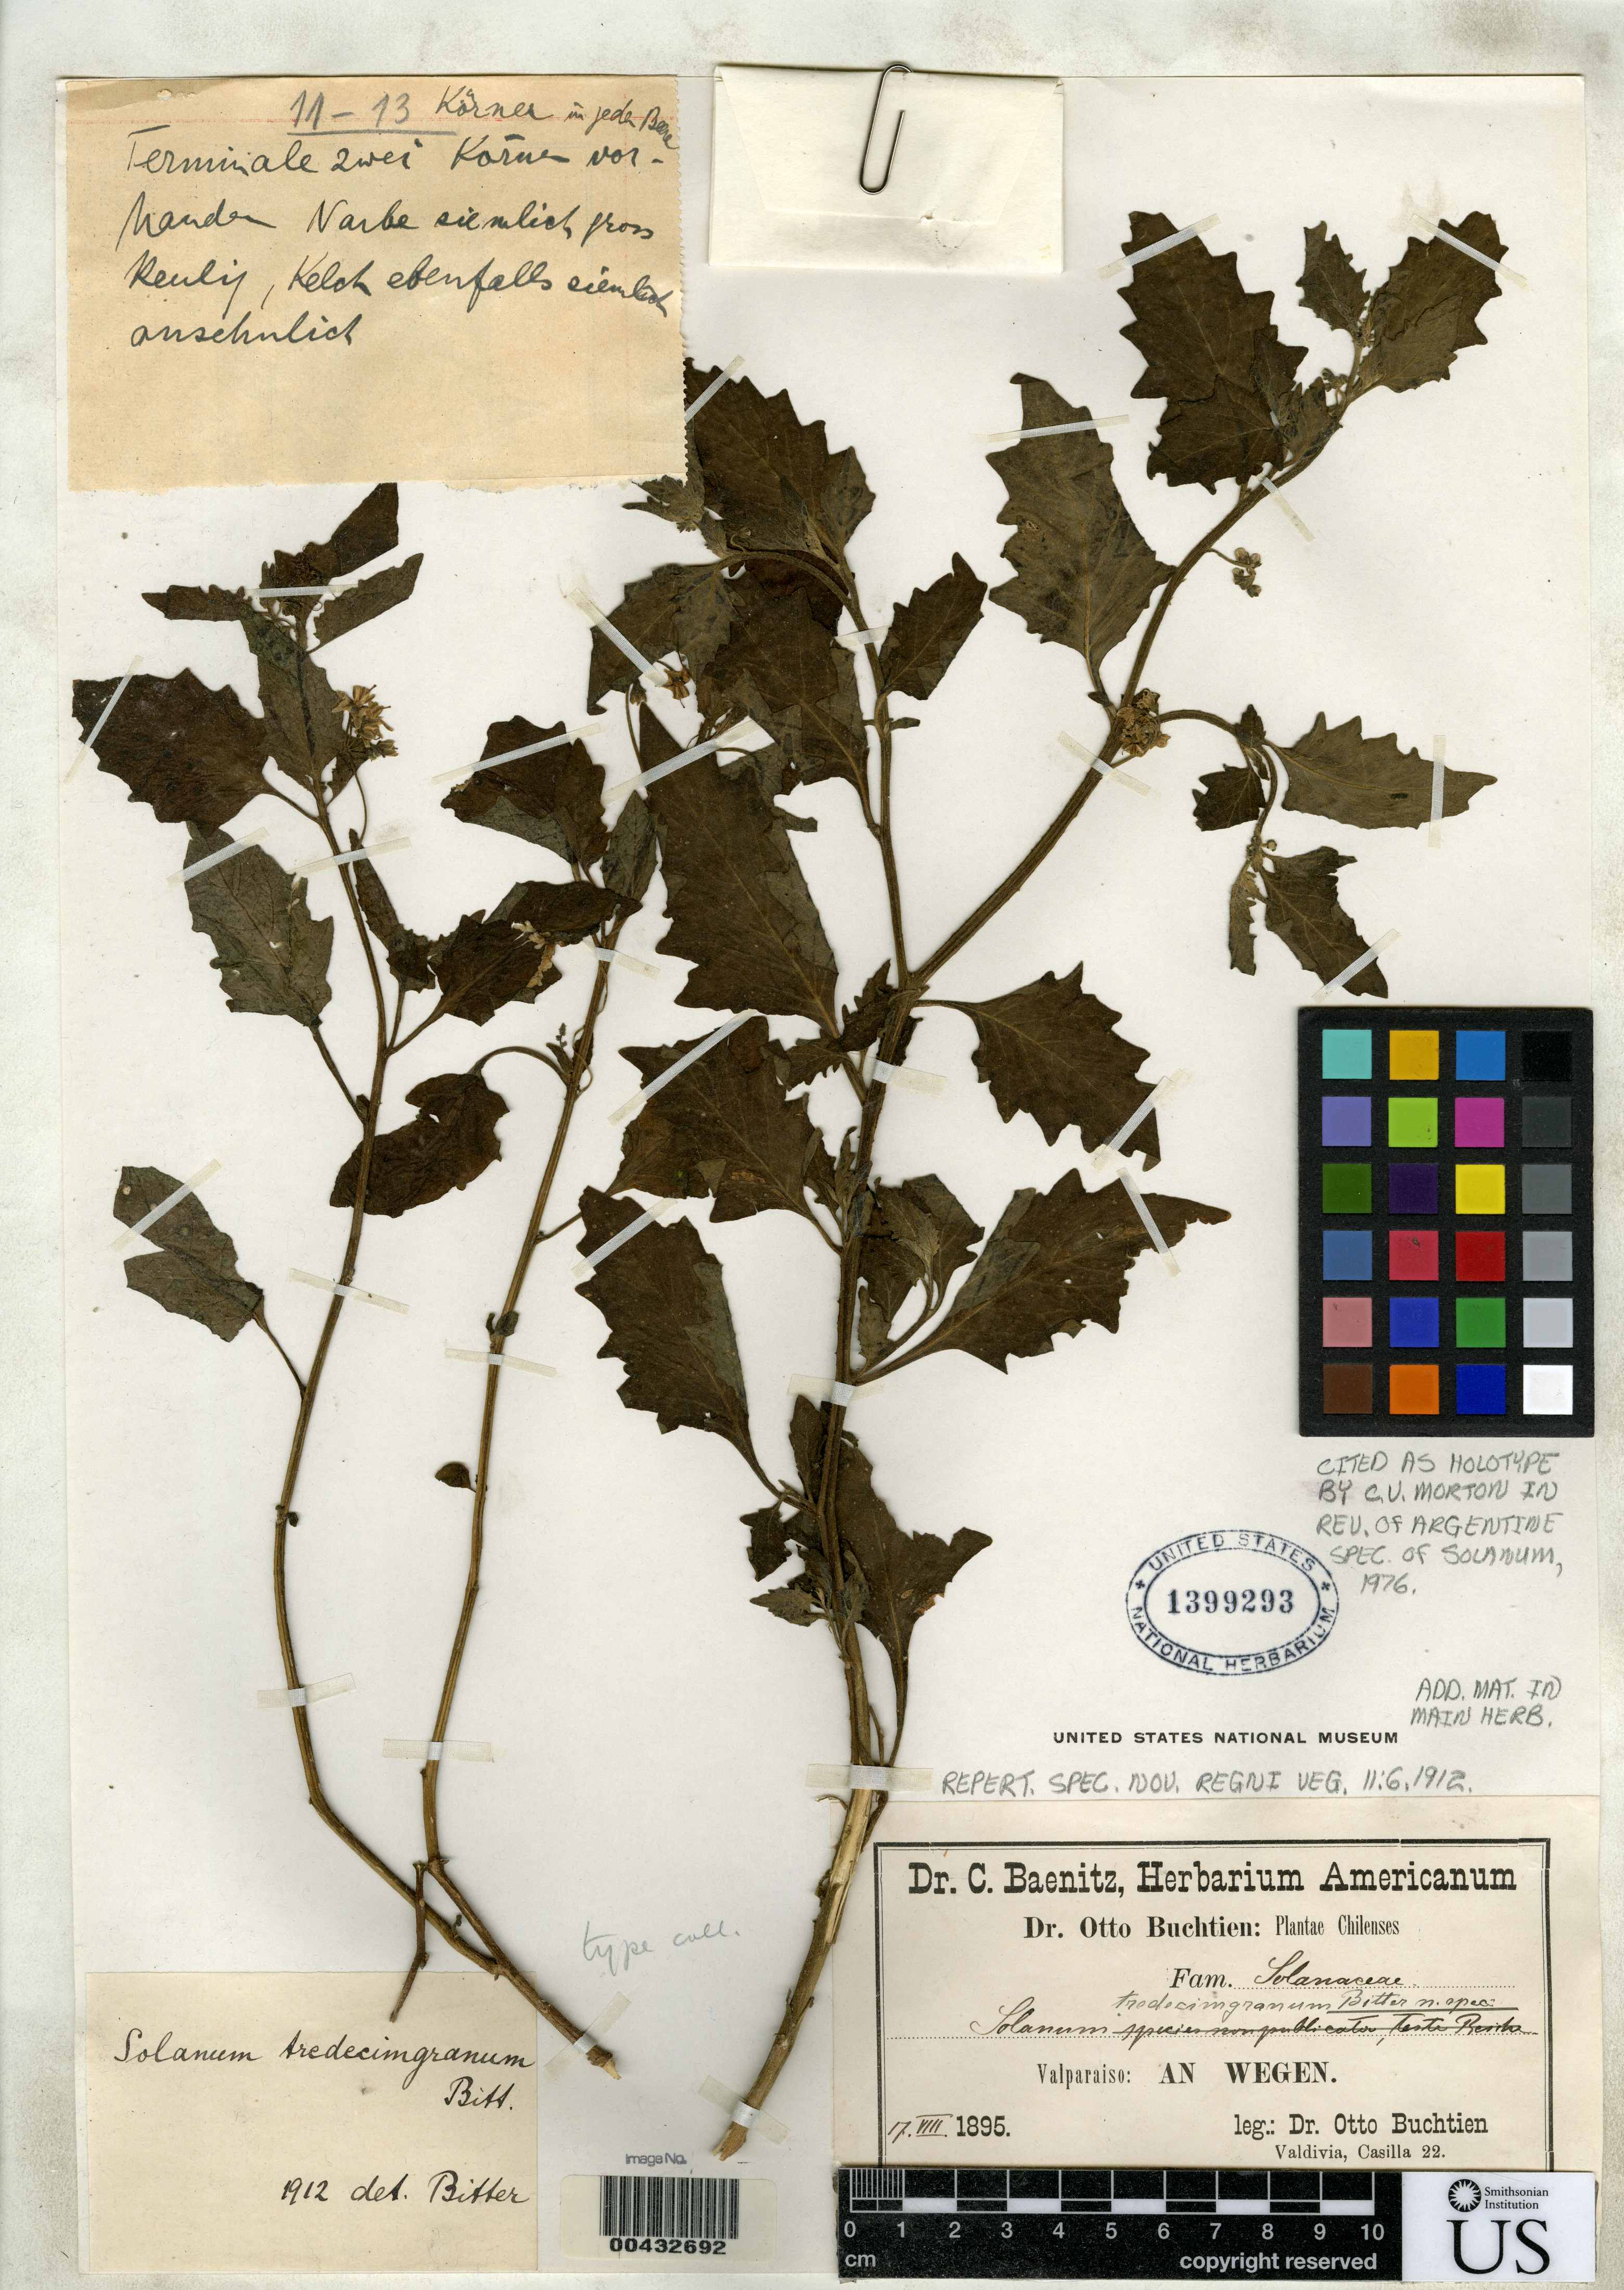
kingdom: Plantae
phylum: Tracheophyta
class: Magnoliopsida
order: Solanales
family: Solanaceae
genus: Solanum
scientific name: Solanum tredecimgranum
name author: Bitter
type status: Holotype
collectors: O. Buchtien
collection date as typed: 17 Aug 1895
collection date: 1895-08-17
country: Chile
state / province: Valparaíso (V)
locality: An Wegen.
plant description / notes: Recorded as "holotype" but probably effectively lectotypified by Morton.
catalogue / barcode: US 1399293